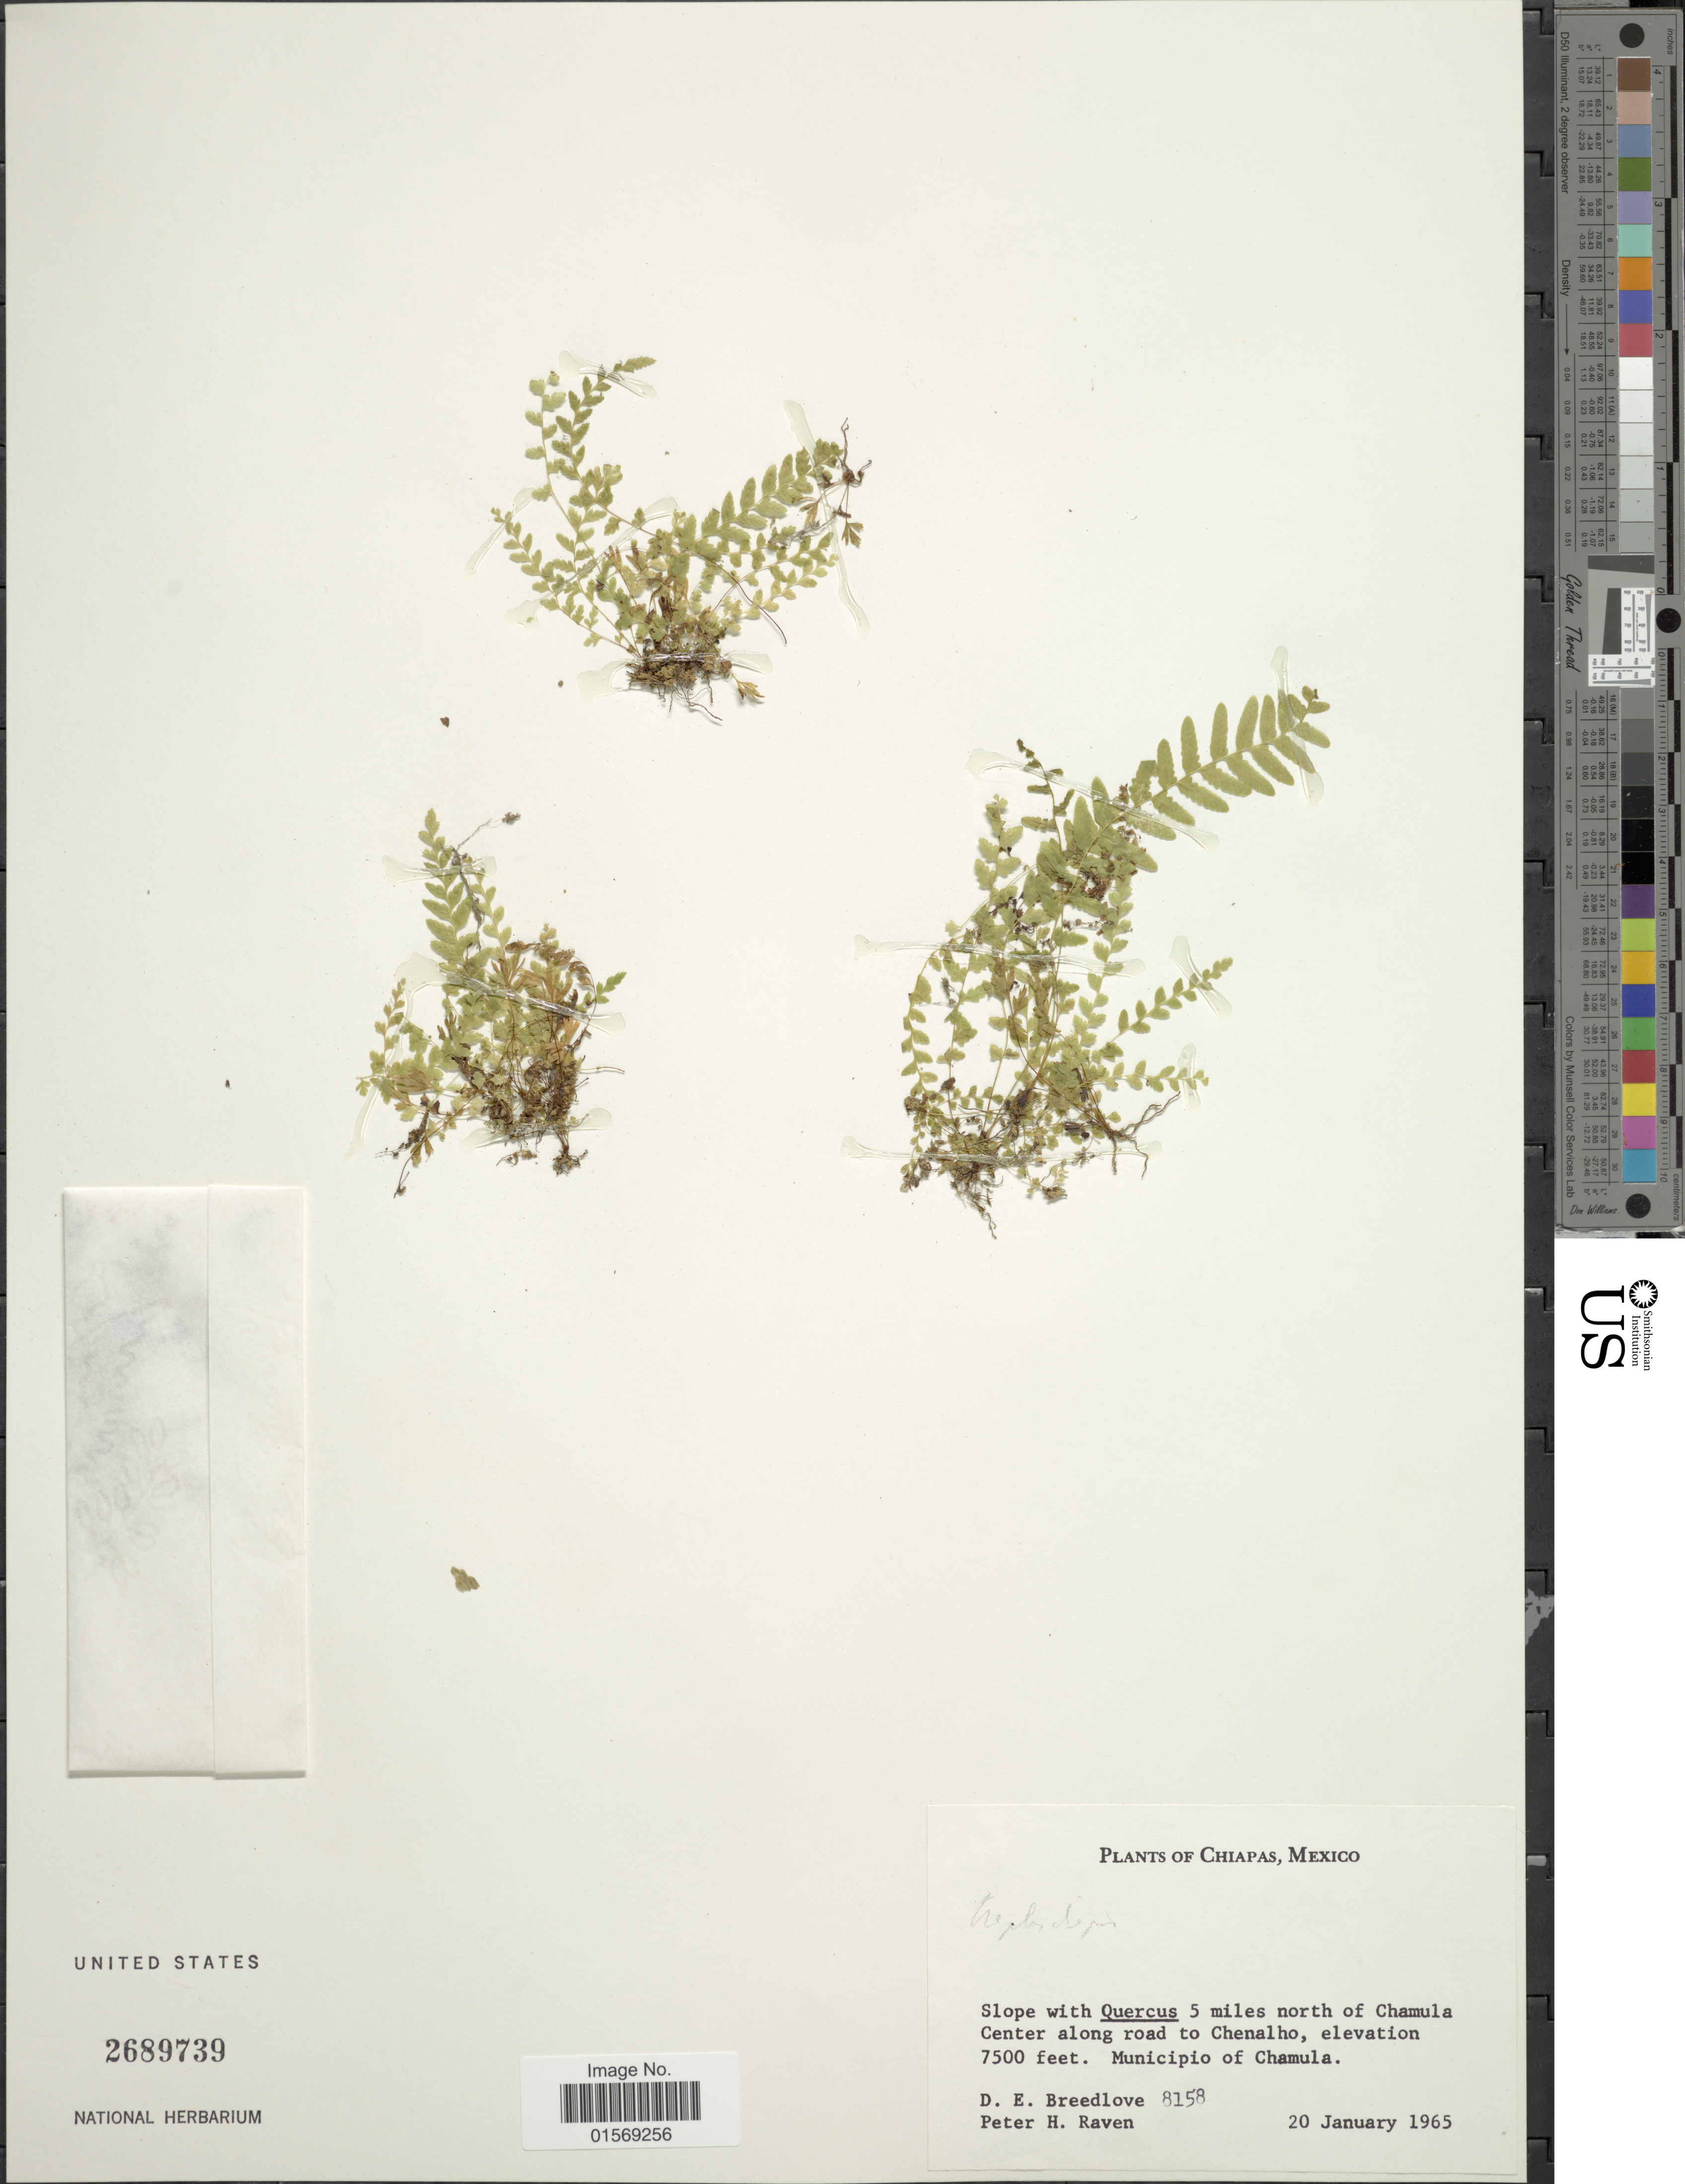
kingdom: Plantae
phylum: Tracheophyta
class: Polypodiopsida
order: Polypodiales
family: Nephrolepidaceae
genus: Nephrolepis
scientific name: Nephrolepis sp.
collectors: D. E. Breedlove & P. Raven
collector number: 8158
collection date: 1965-01-20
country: Mexico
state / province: Chiapas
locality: Chiapas, Mexico. Slope with Quercus 5 miles north of Chamula Center along road to Chenalho. Municipio of Chamula.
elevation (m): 2286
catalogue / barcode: US 2689739